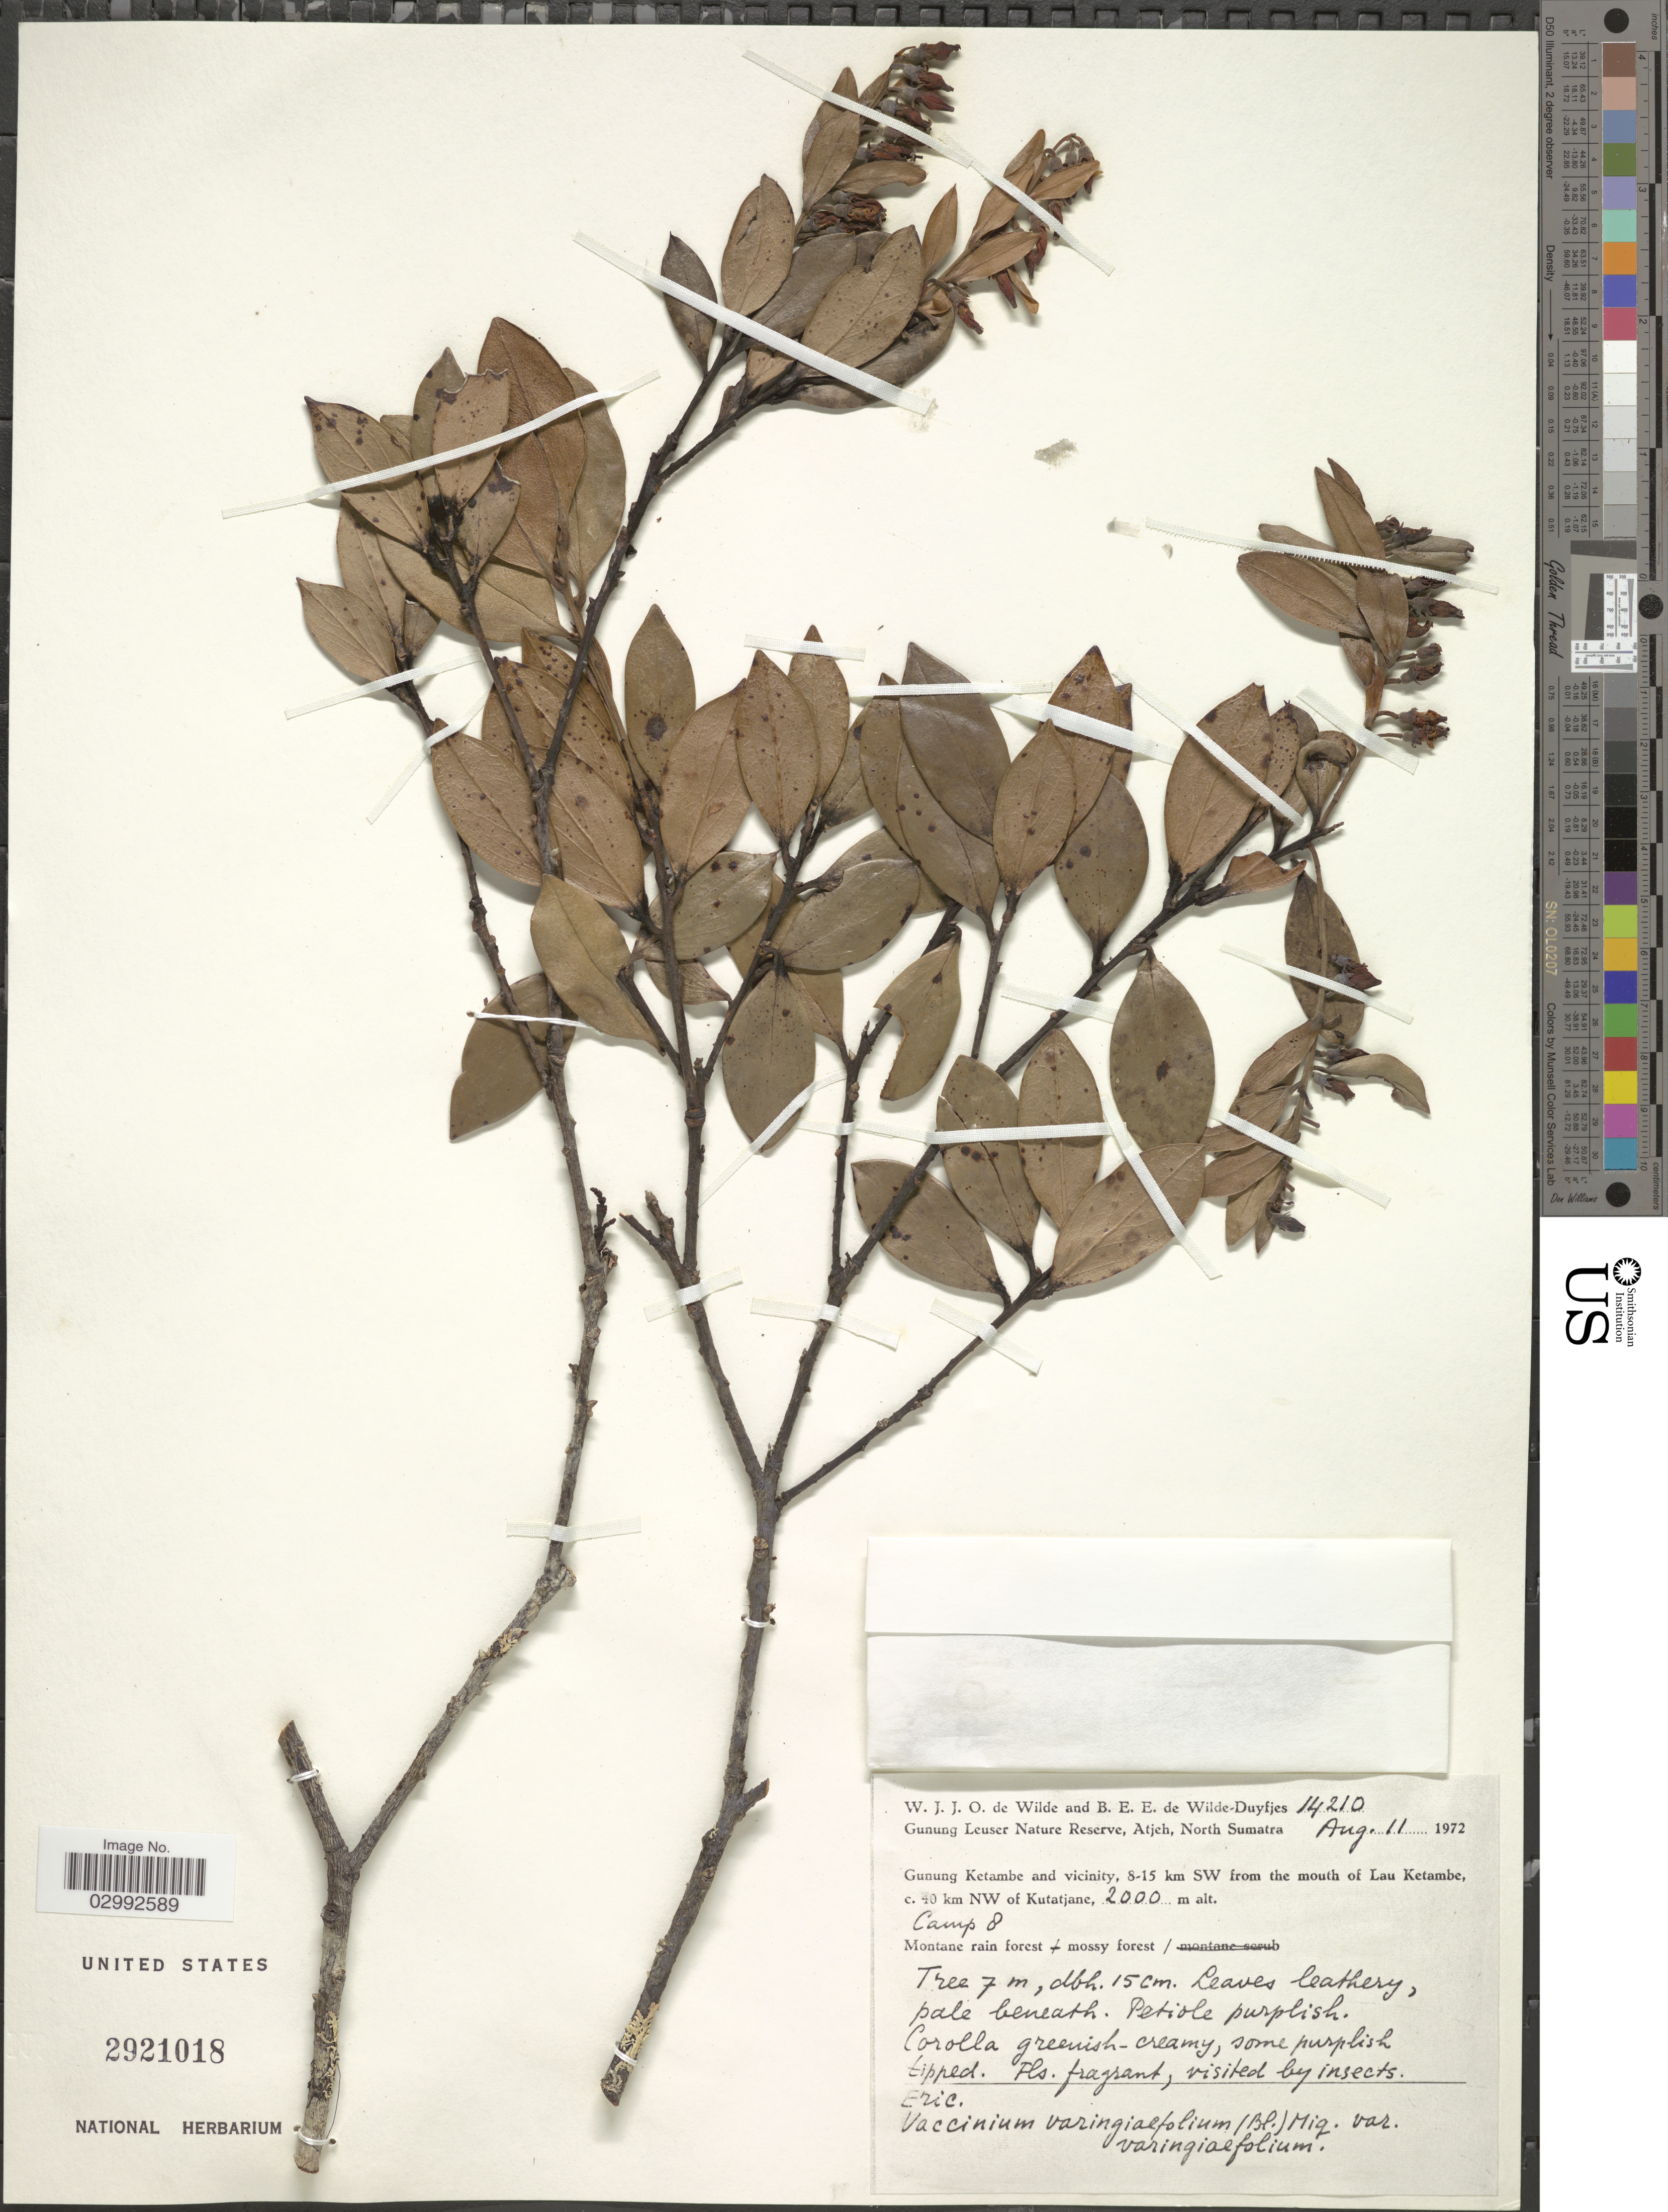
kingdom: Plantae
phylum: Tracheophyta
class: Magnoliopsida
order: Ericales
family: Ericaceae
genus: Vaccinium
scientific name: Vaccinium varingiaefolium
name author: Miq.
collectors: W. J. de Wilde & B. E. de Wilde-Duyfjes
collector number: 14210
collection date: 1972-08-11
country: Indonesia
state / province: Sumatra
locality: Gunung Leuser Nature Reserve, Atjeh, North Sumatra, Gunung Ketambe and vicinity, 8-15 km SW from the mouth of Lau Ketambe, c. 40 km NW of Kutatjane, Camp 8.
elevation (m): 2000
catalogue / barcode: US 2921018